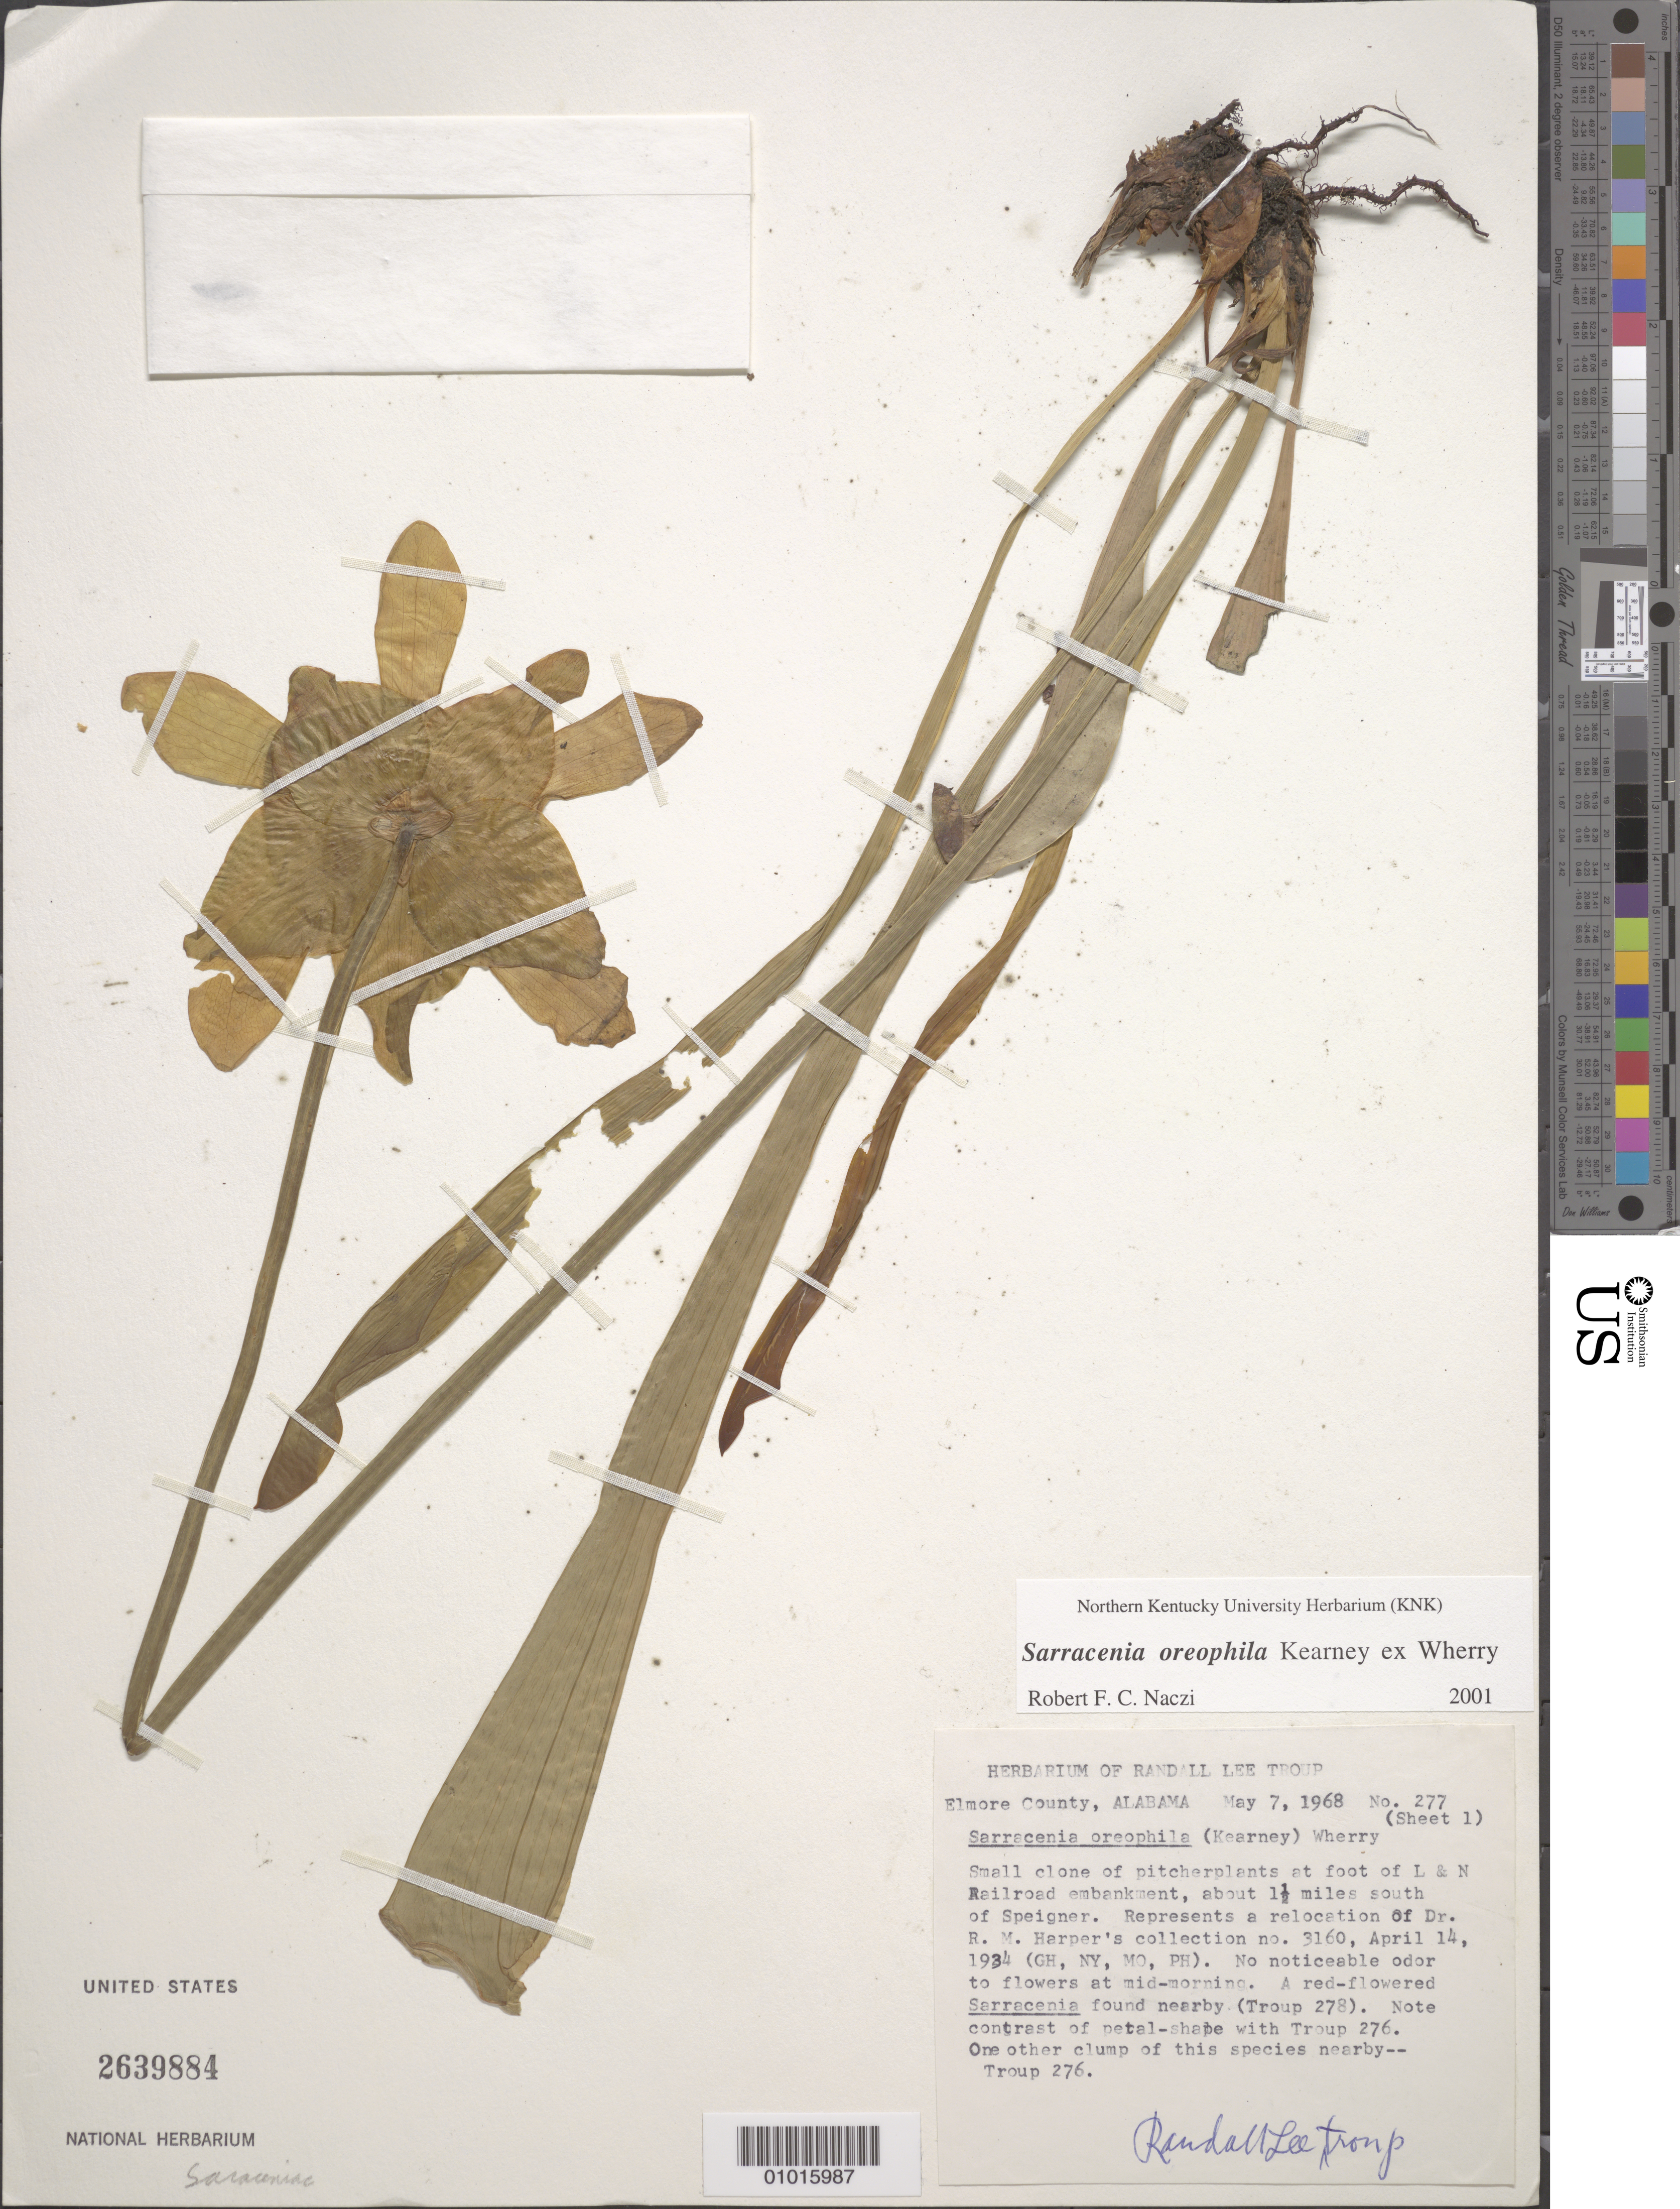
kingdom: Plantae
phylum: Tracheophyta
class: Magnoliopsida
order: Ericales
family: Sarraceniaceae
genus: Sarracenia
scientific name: Sarracenia oreophila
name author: Kearney ex Wherry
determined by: Naczi, R. F. C.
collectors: R. Troup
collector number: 277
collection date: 1968-05-07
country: United States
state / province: Alabama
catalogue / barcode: US 2639884